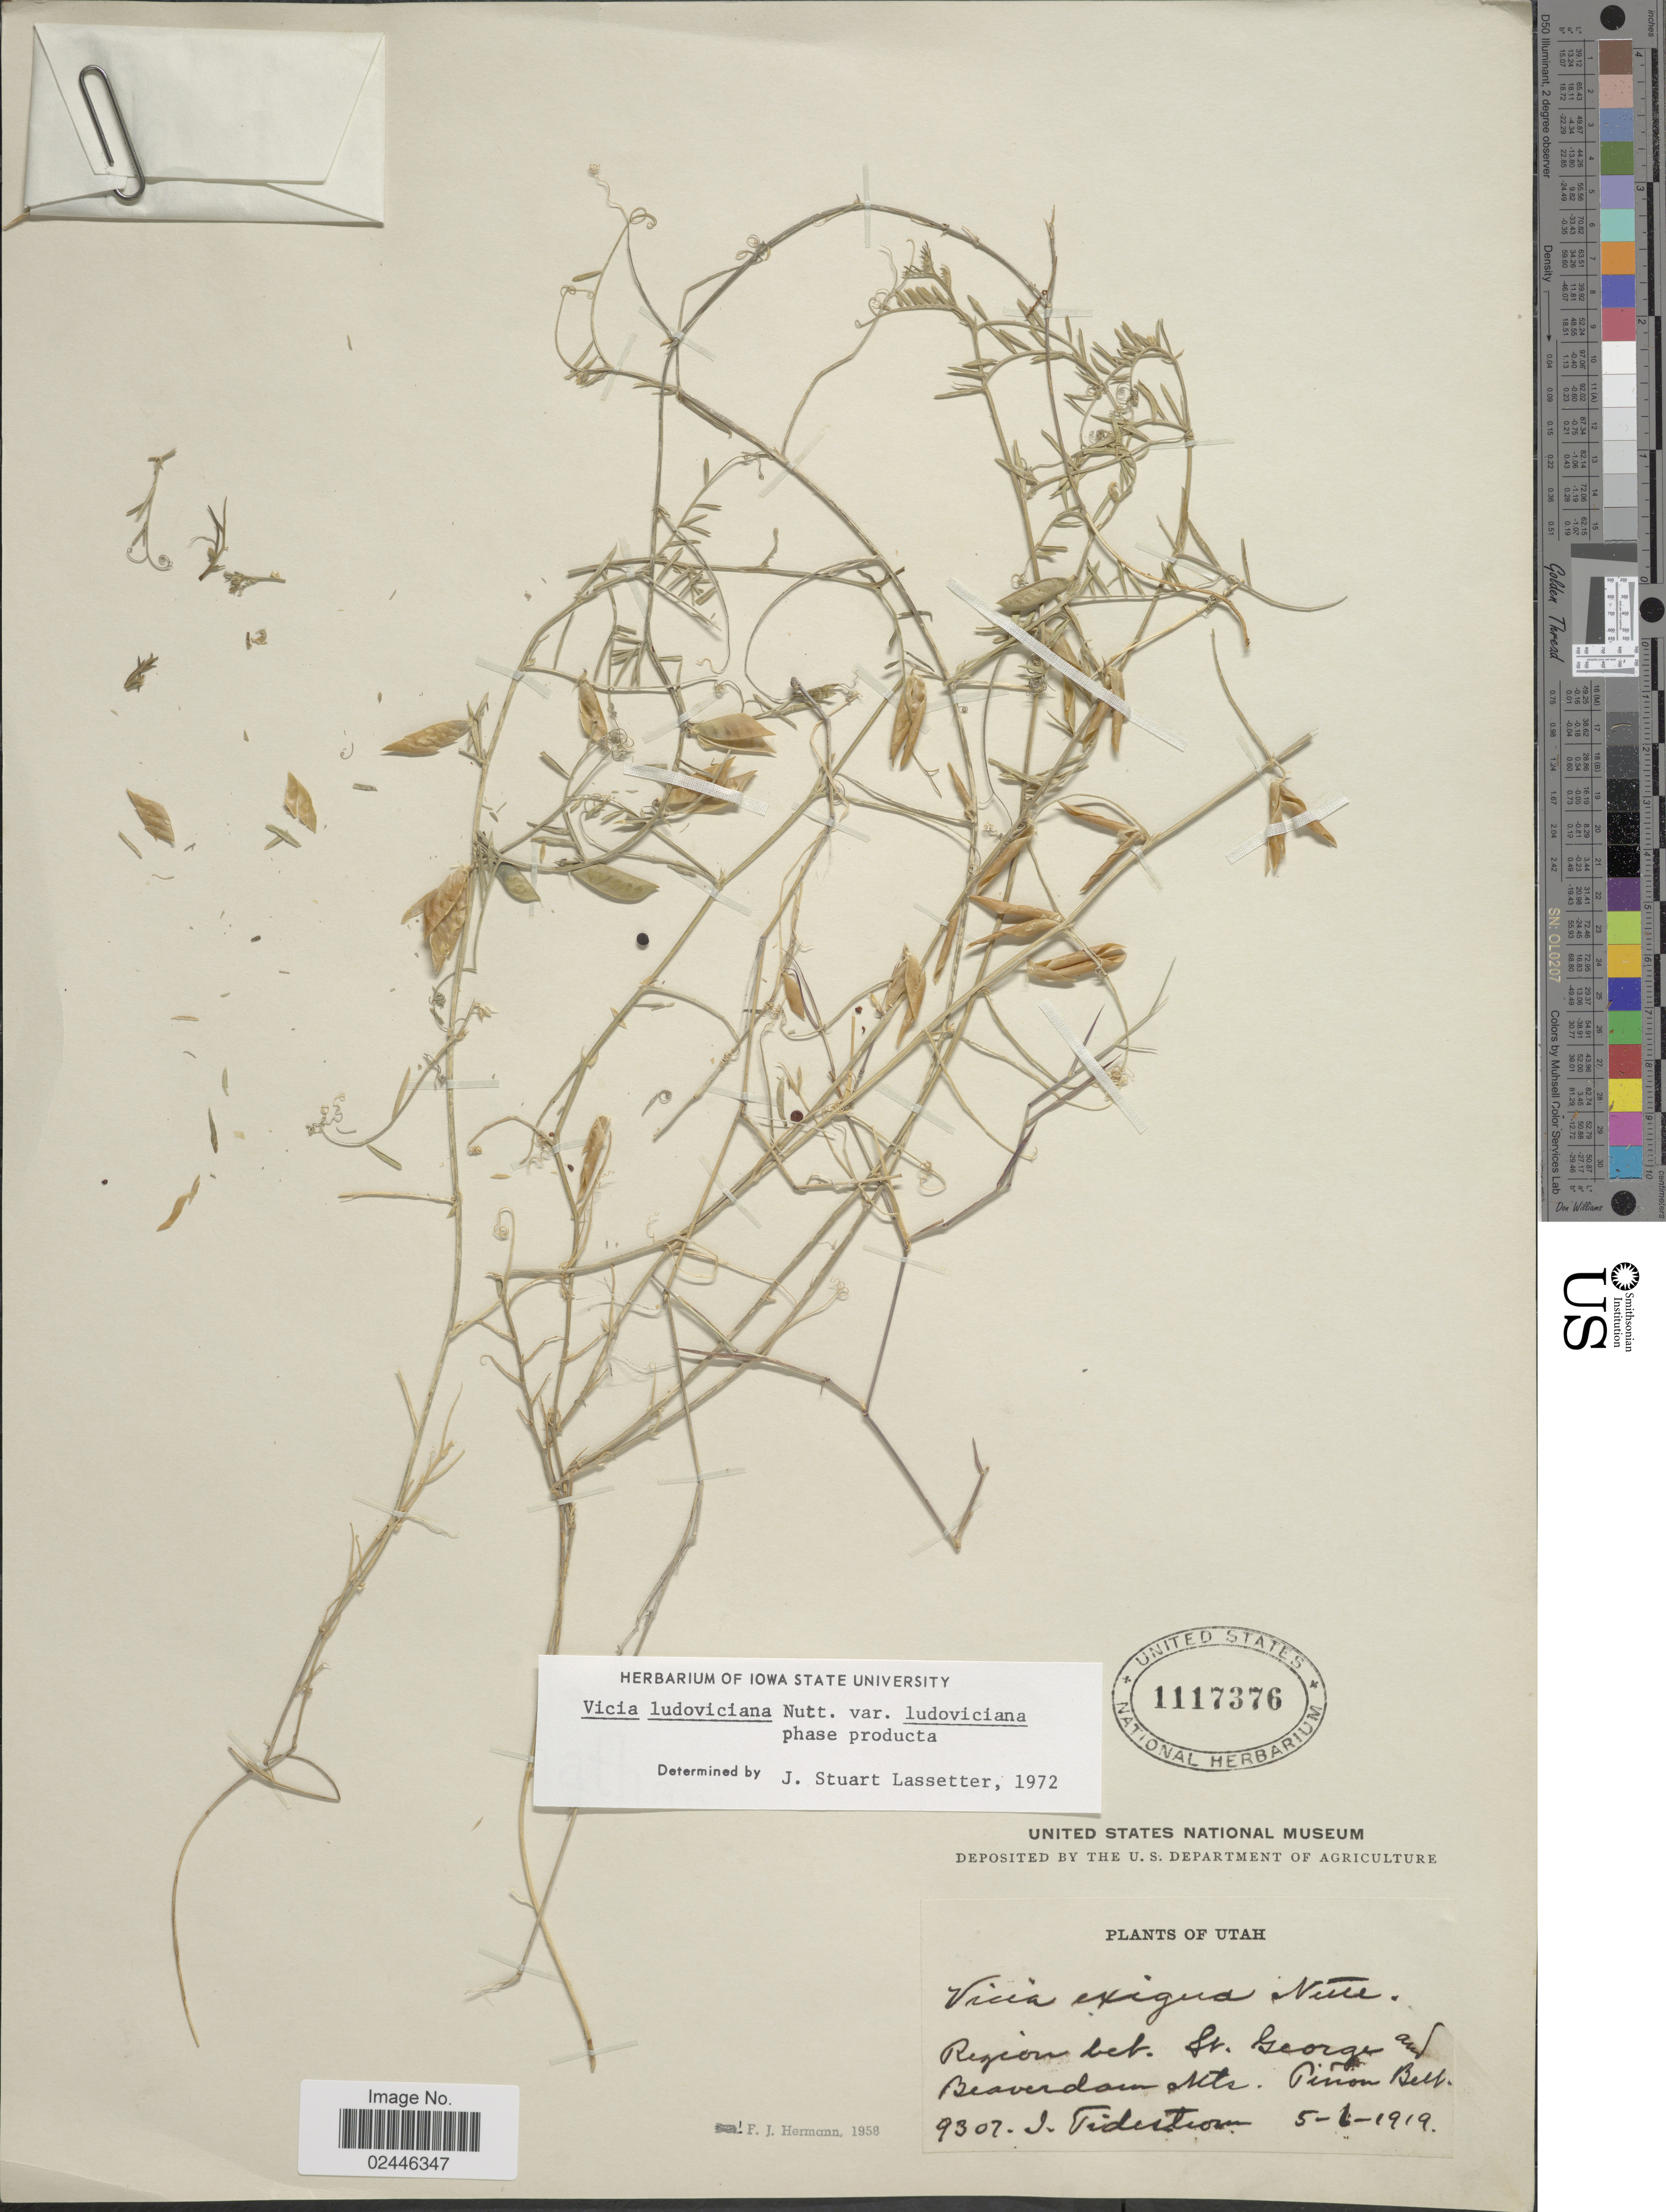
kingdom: Plantae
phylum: Tracheophyta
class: Magnoliopsida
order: Fabales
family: Fabaceae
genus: Vicia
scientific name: Vicia ludoviciana var. ludoviciana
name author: Nutt. ex Torr. & A. Gray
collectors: I. Tidestorm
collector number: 9307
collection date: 1919-05-06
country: United States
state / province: Utah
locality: Region bet. St. George and Beaverdam Mts, Piñon Belt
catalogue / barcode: US 1117376